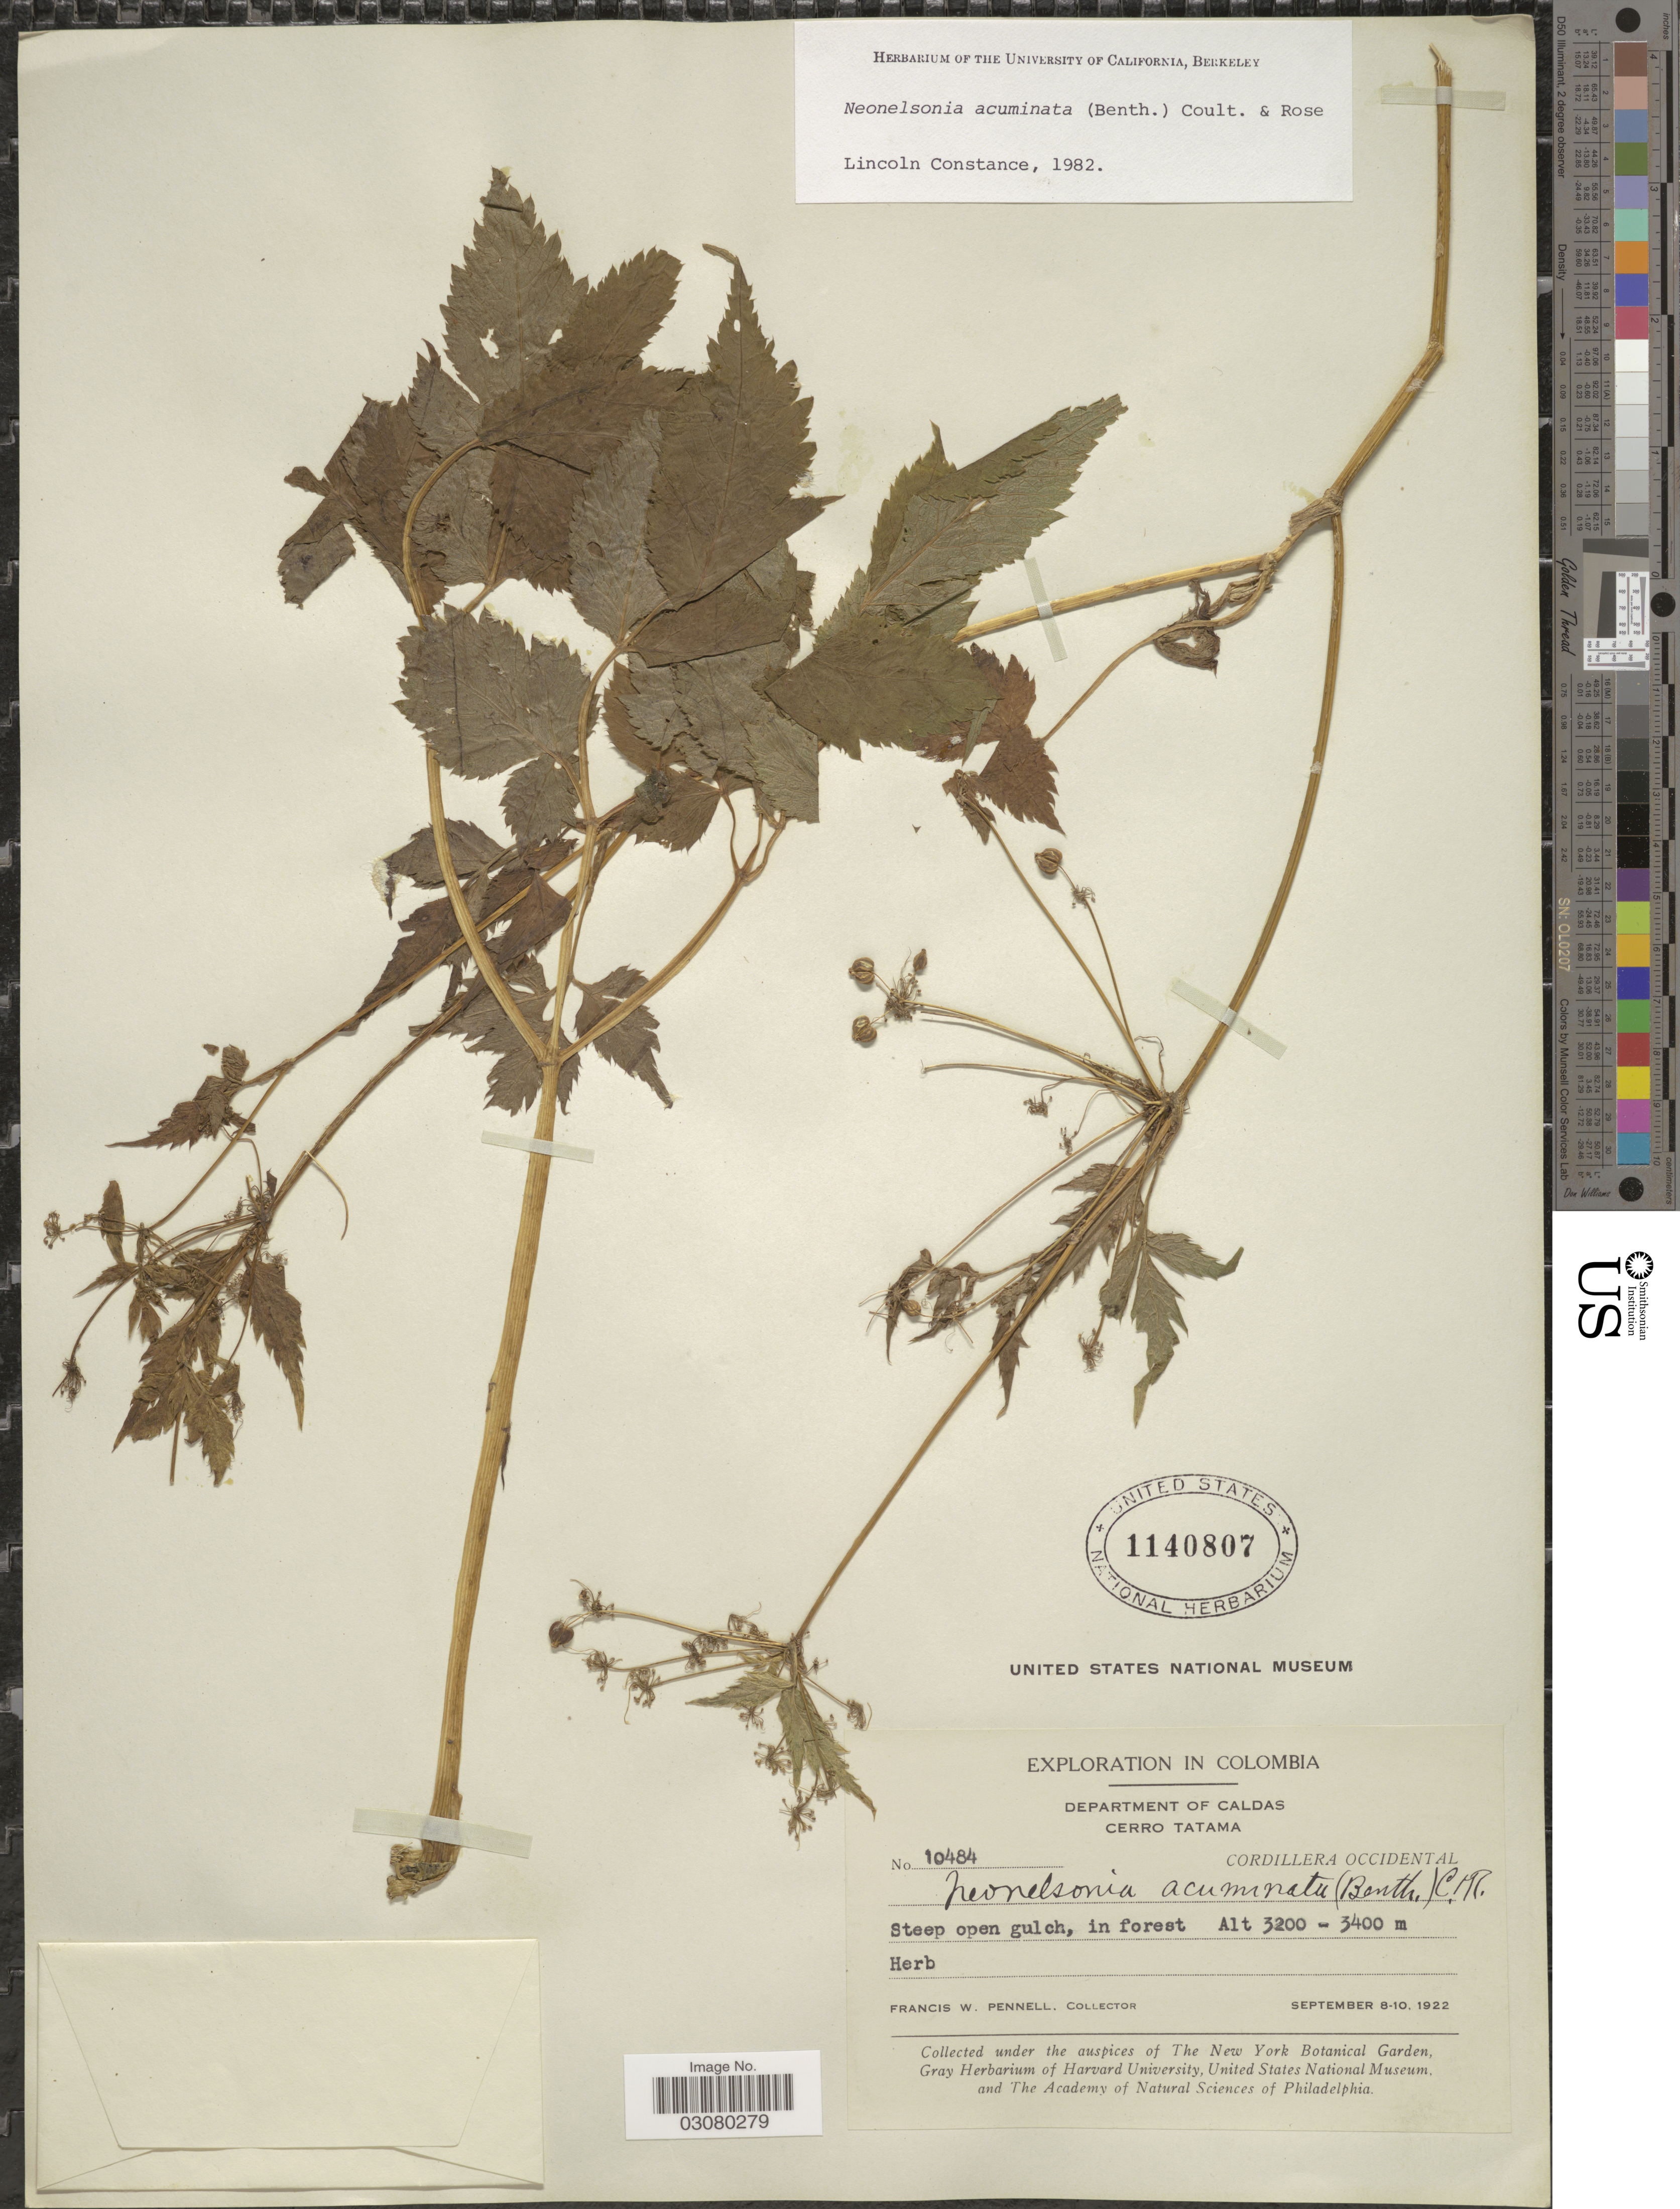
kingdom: Plantae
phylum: Tracheophyta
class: Magnoliopsida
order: Apiales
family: Apiaceae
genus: Neonelsonia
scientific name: Neonelsonia acuminata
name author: (Benth.) J.M. Coult. & Rose ex Drude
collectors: F. W. Pennell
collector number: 10484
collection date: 1922-09-08/1922-09-10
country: Colombia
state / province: Caldas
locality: Department of Caldas. Cerro Tatama. Cordillera Occidental.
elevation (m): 3200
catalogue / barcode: US 1140807